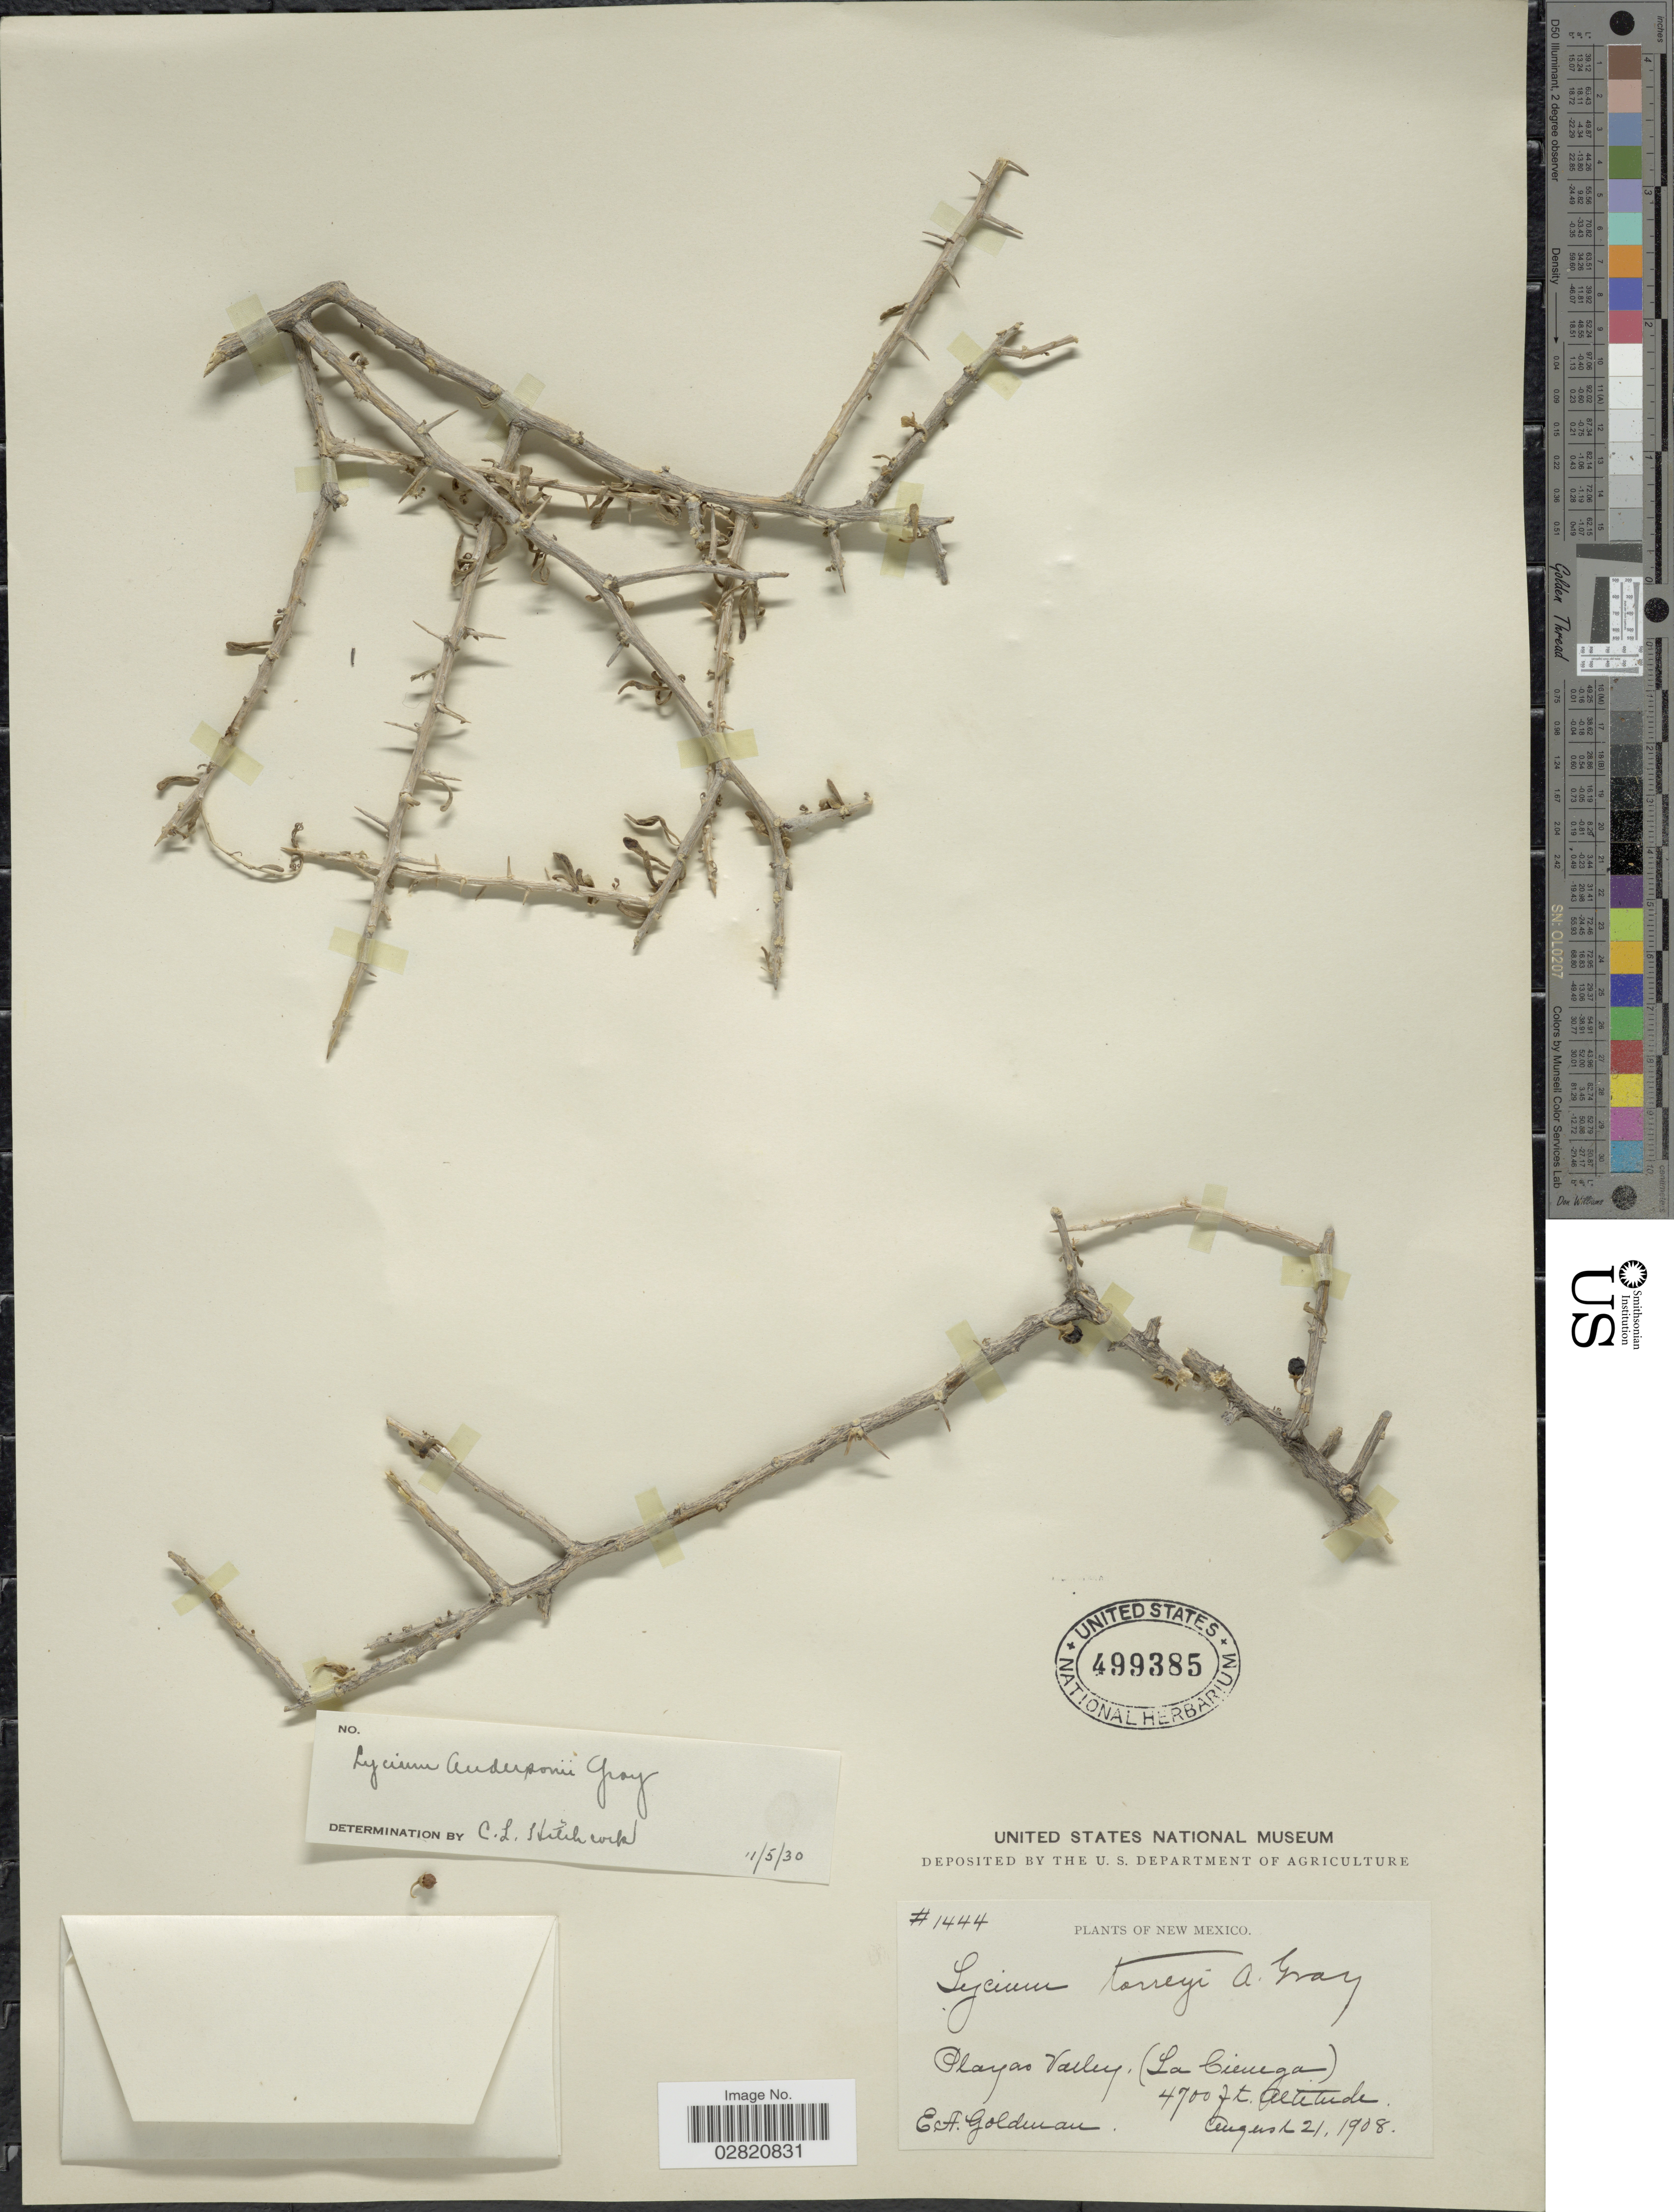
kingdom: Plantae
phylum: Tracheophyta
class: Magnoliopsida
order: Solanales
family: Solanaceae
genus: Lycium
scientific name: Lycium andersonii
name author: A. Gray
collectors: E. A. Goldman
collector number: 1444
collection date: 1908-08-21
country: United States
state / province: New Mexico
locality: Playas Valley (La Cienga)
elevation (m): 1433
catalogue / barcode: US 499385